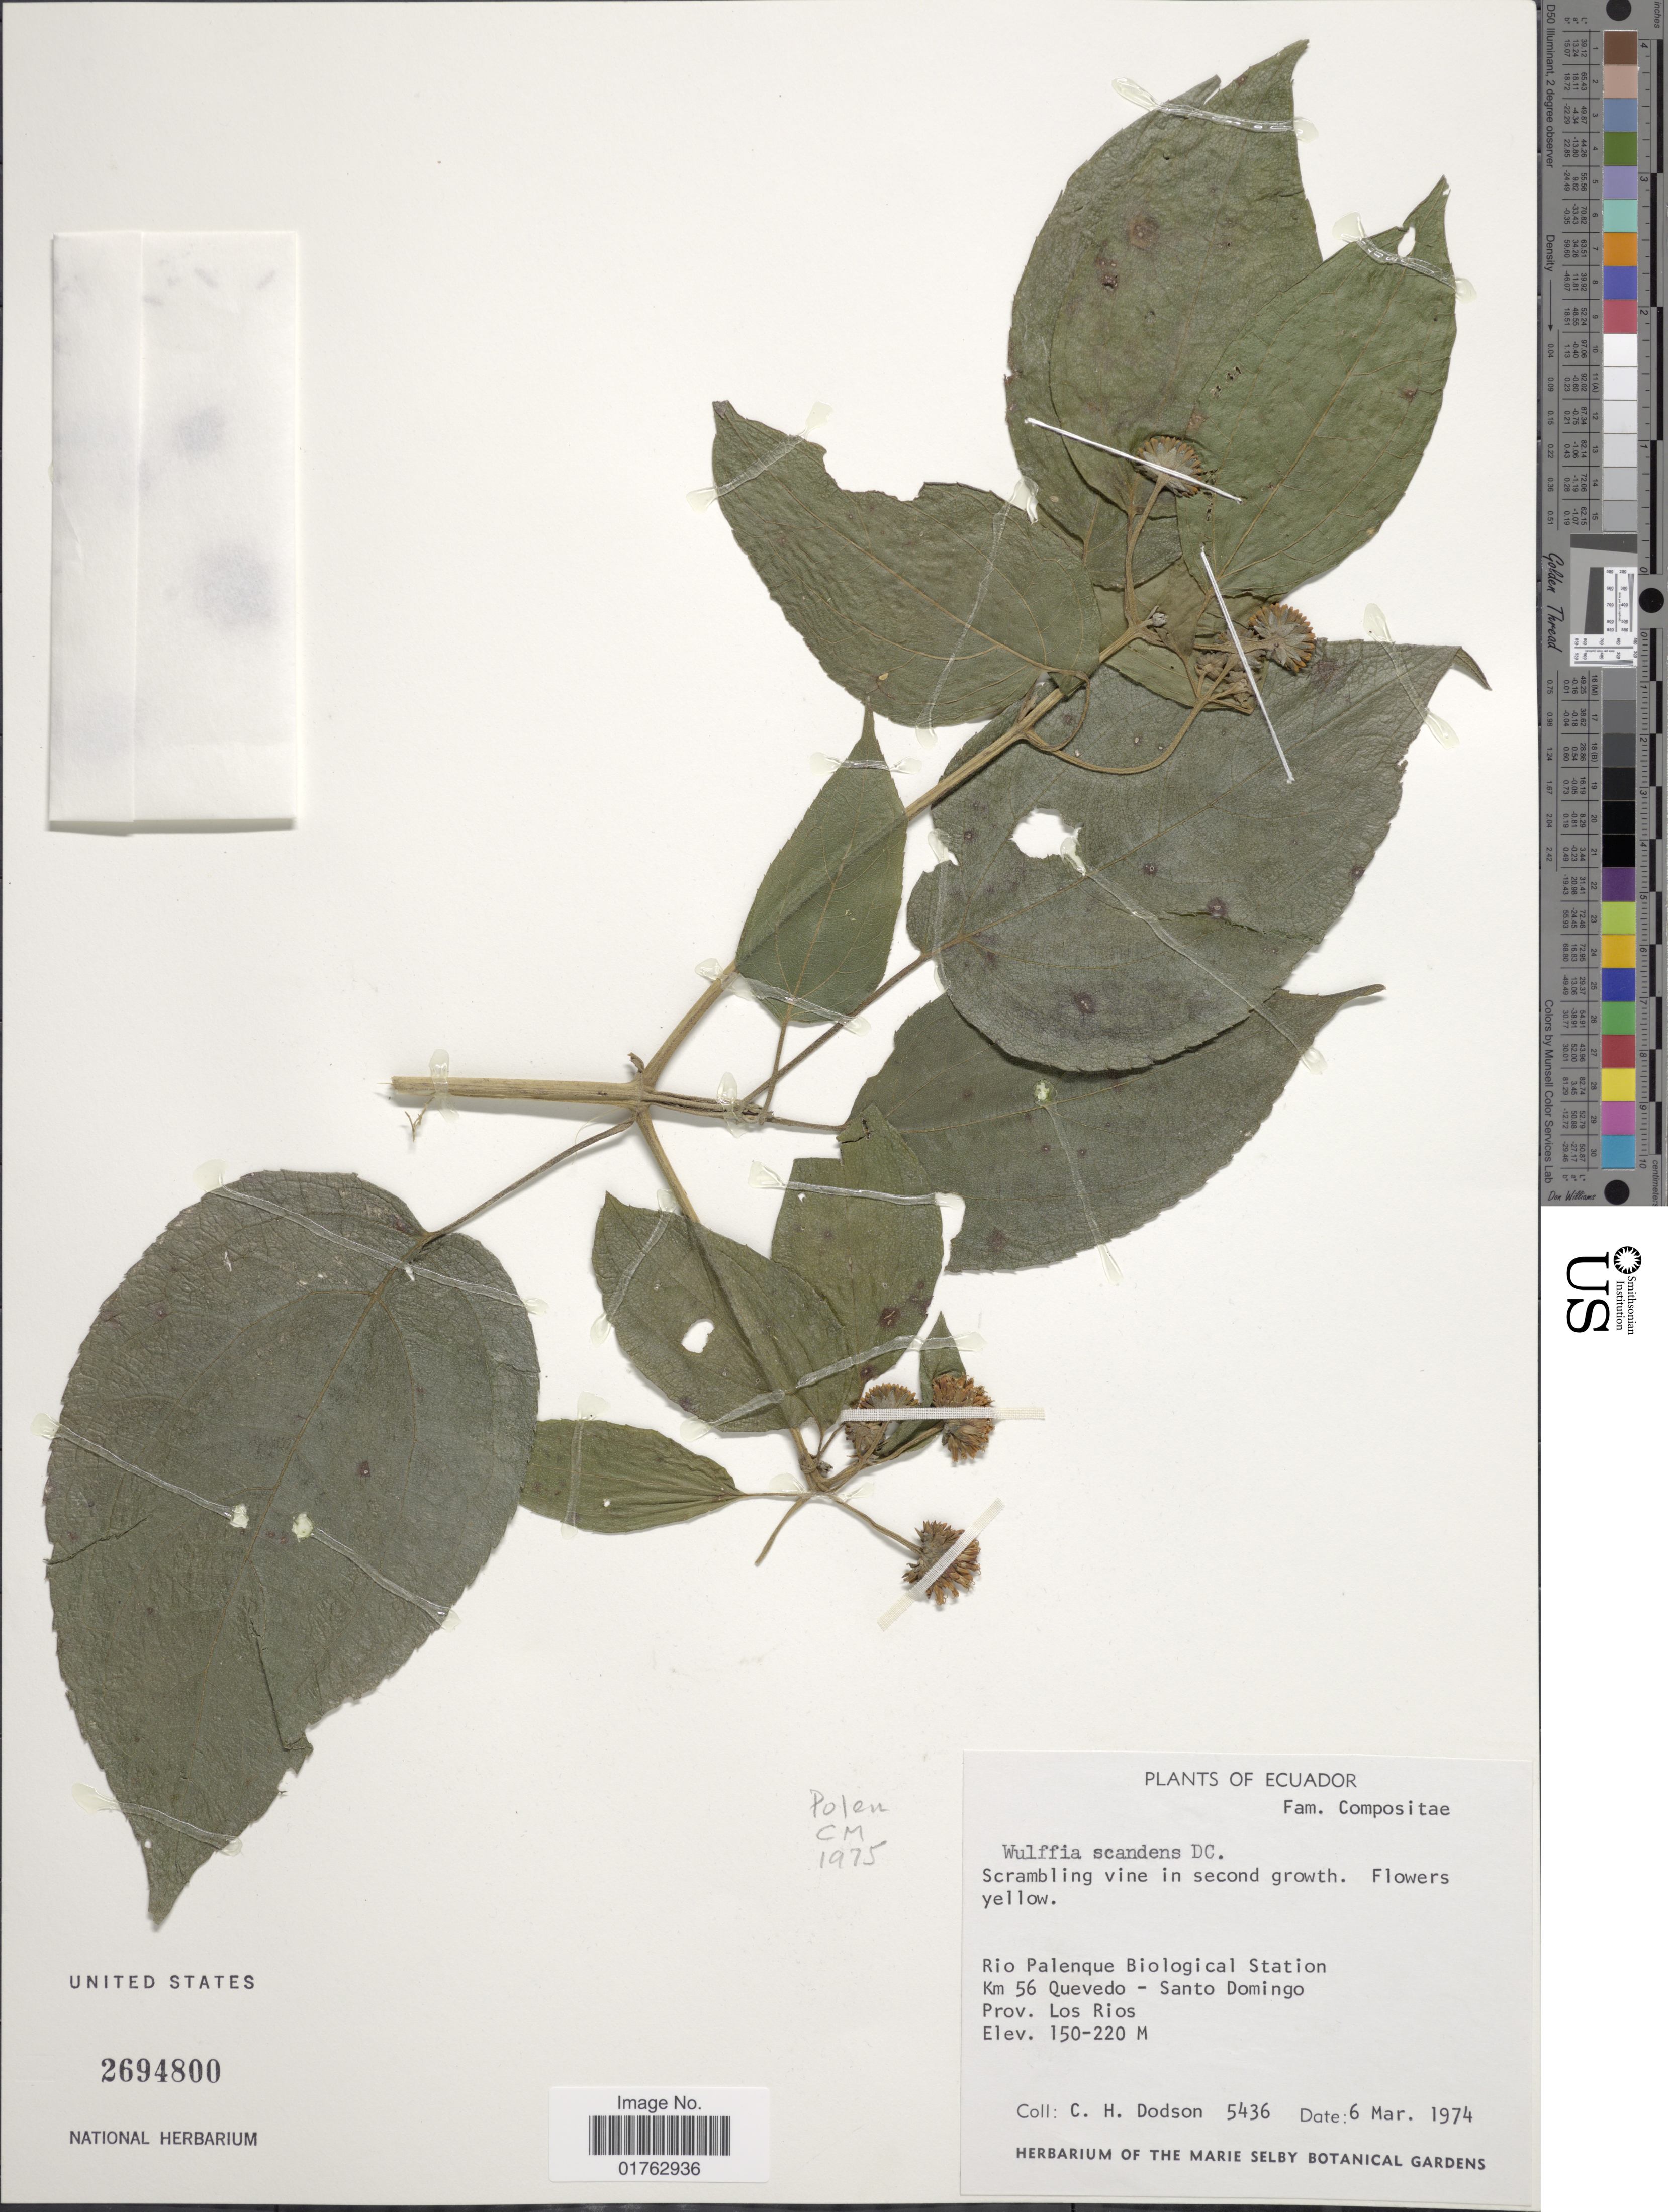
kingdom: Plantae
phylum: Tracheophyta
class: Magnoliopsida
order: Asterales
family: Asteraceae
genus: Wulffia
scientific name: Wulffia scandens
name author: DC.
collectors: C. H. Dodson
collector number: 5436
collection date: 1974-03-06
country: Ecuador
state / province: Los Ríos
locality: Rio Palenque Biological Station Km 56 Quevedo - Santo Domingo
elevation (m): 150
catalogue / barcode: US 2694800